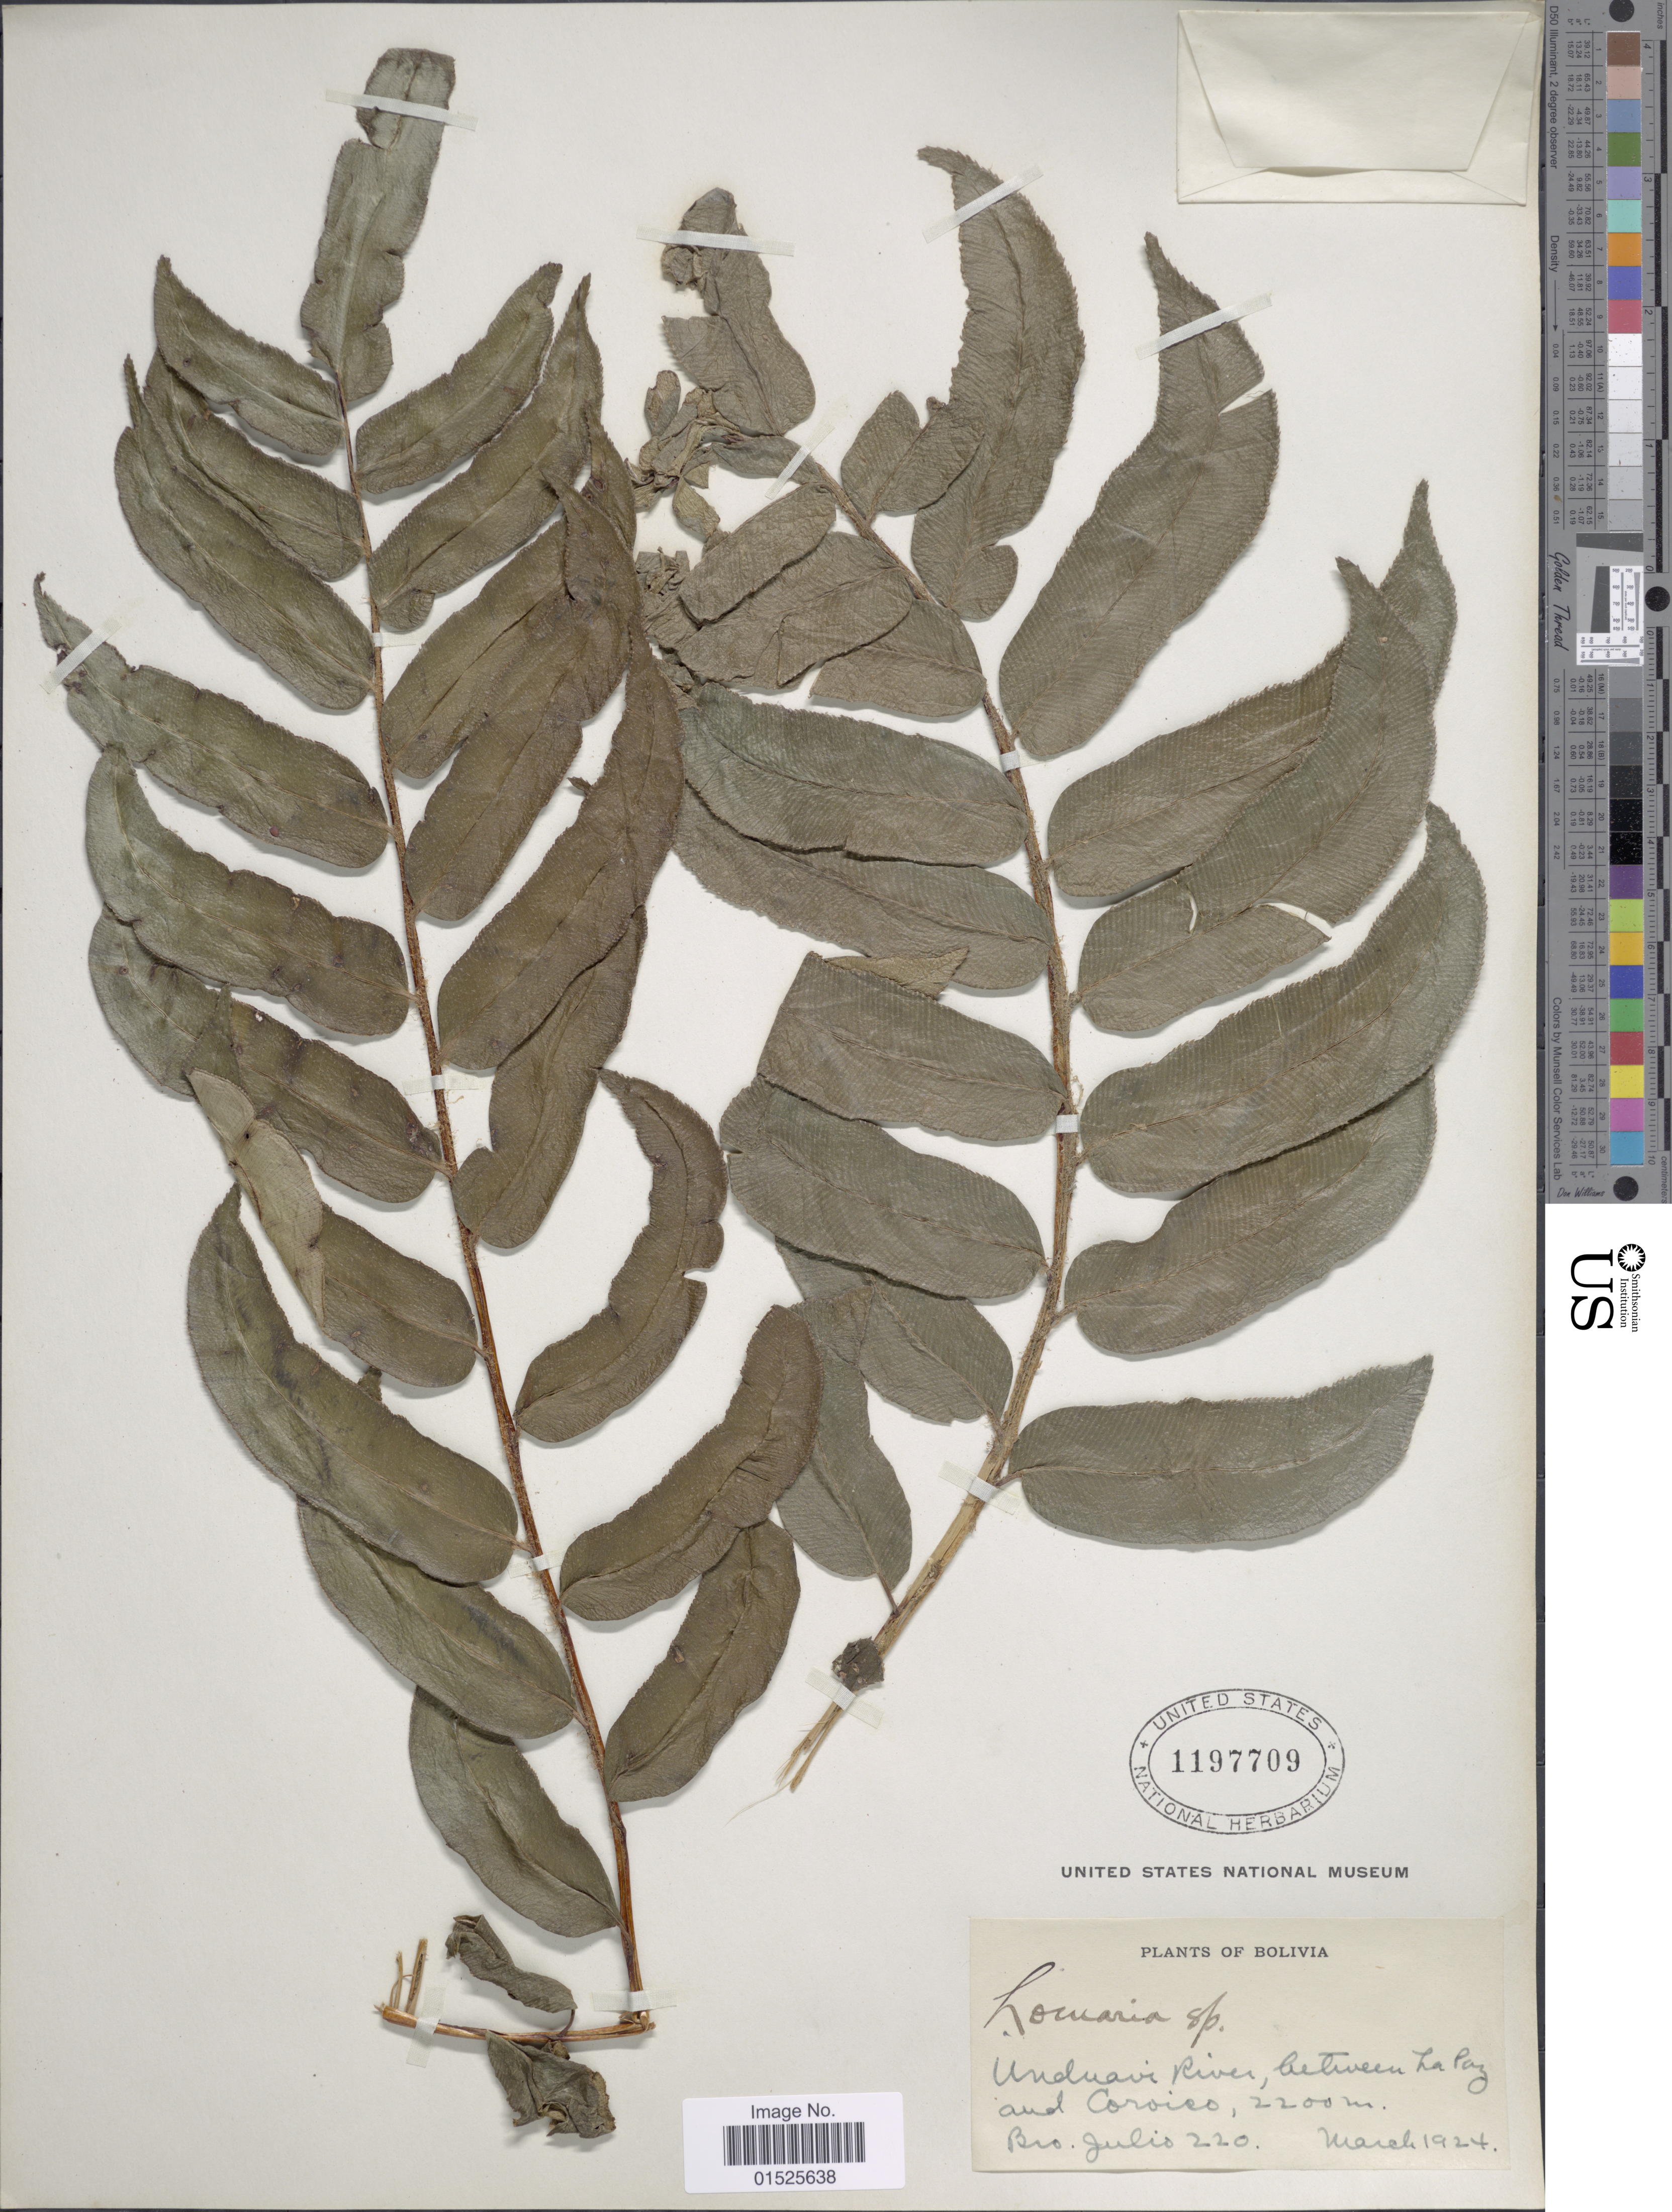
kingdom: Plantae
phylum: Tracheophyta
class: Polypodiopsida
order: Polypodiales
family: Blechnaceae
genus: Blechnum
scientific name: Blechnum cordatum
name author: (Desv.) Hieron.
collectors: Bro. Julio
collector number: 220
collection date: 1924-03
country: Bolivia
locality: Unduavi River, between la Paz and Coroico.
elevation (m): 2200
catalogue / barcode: US 1197709